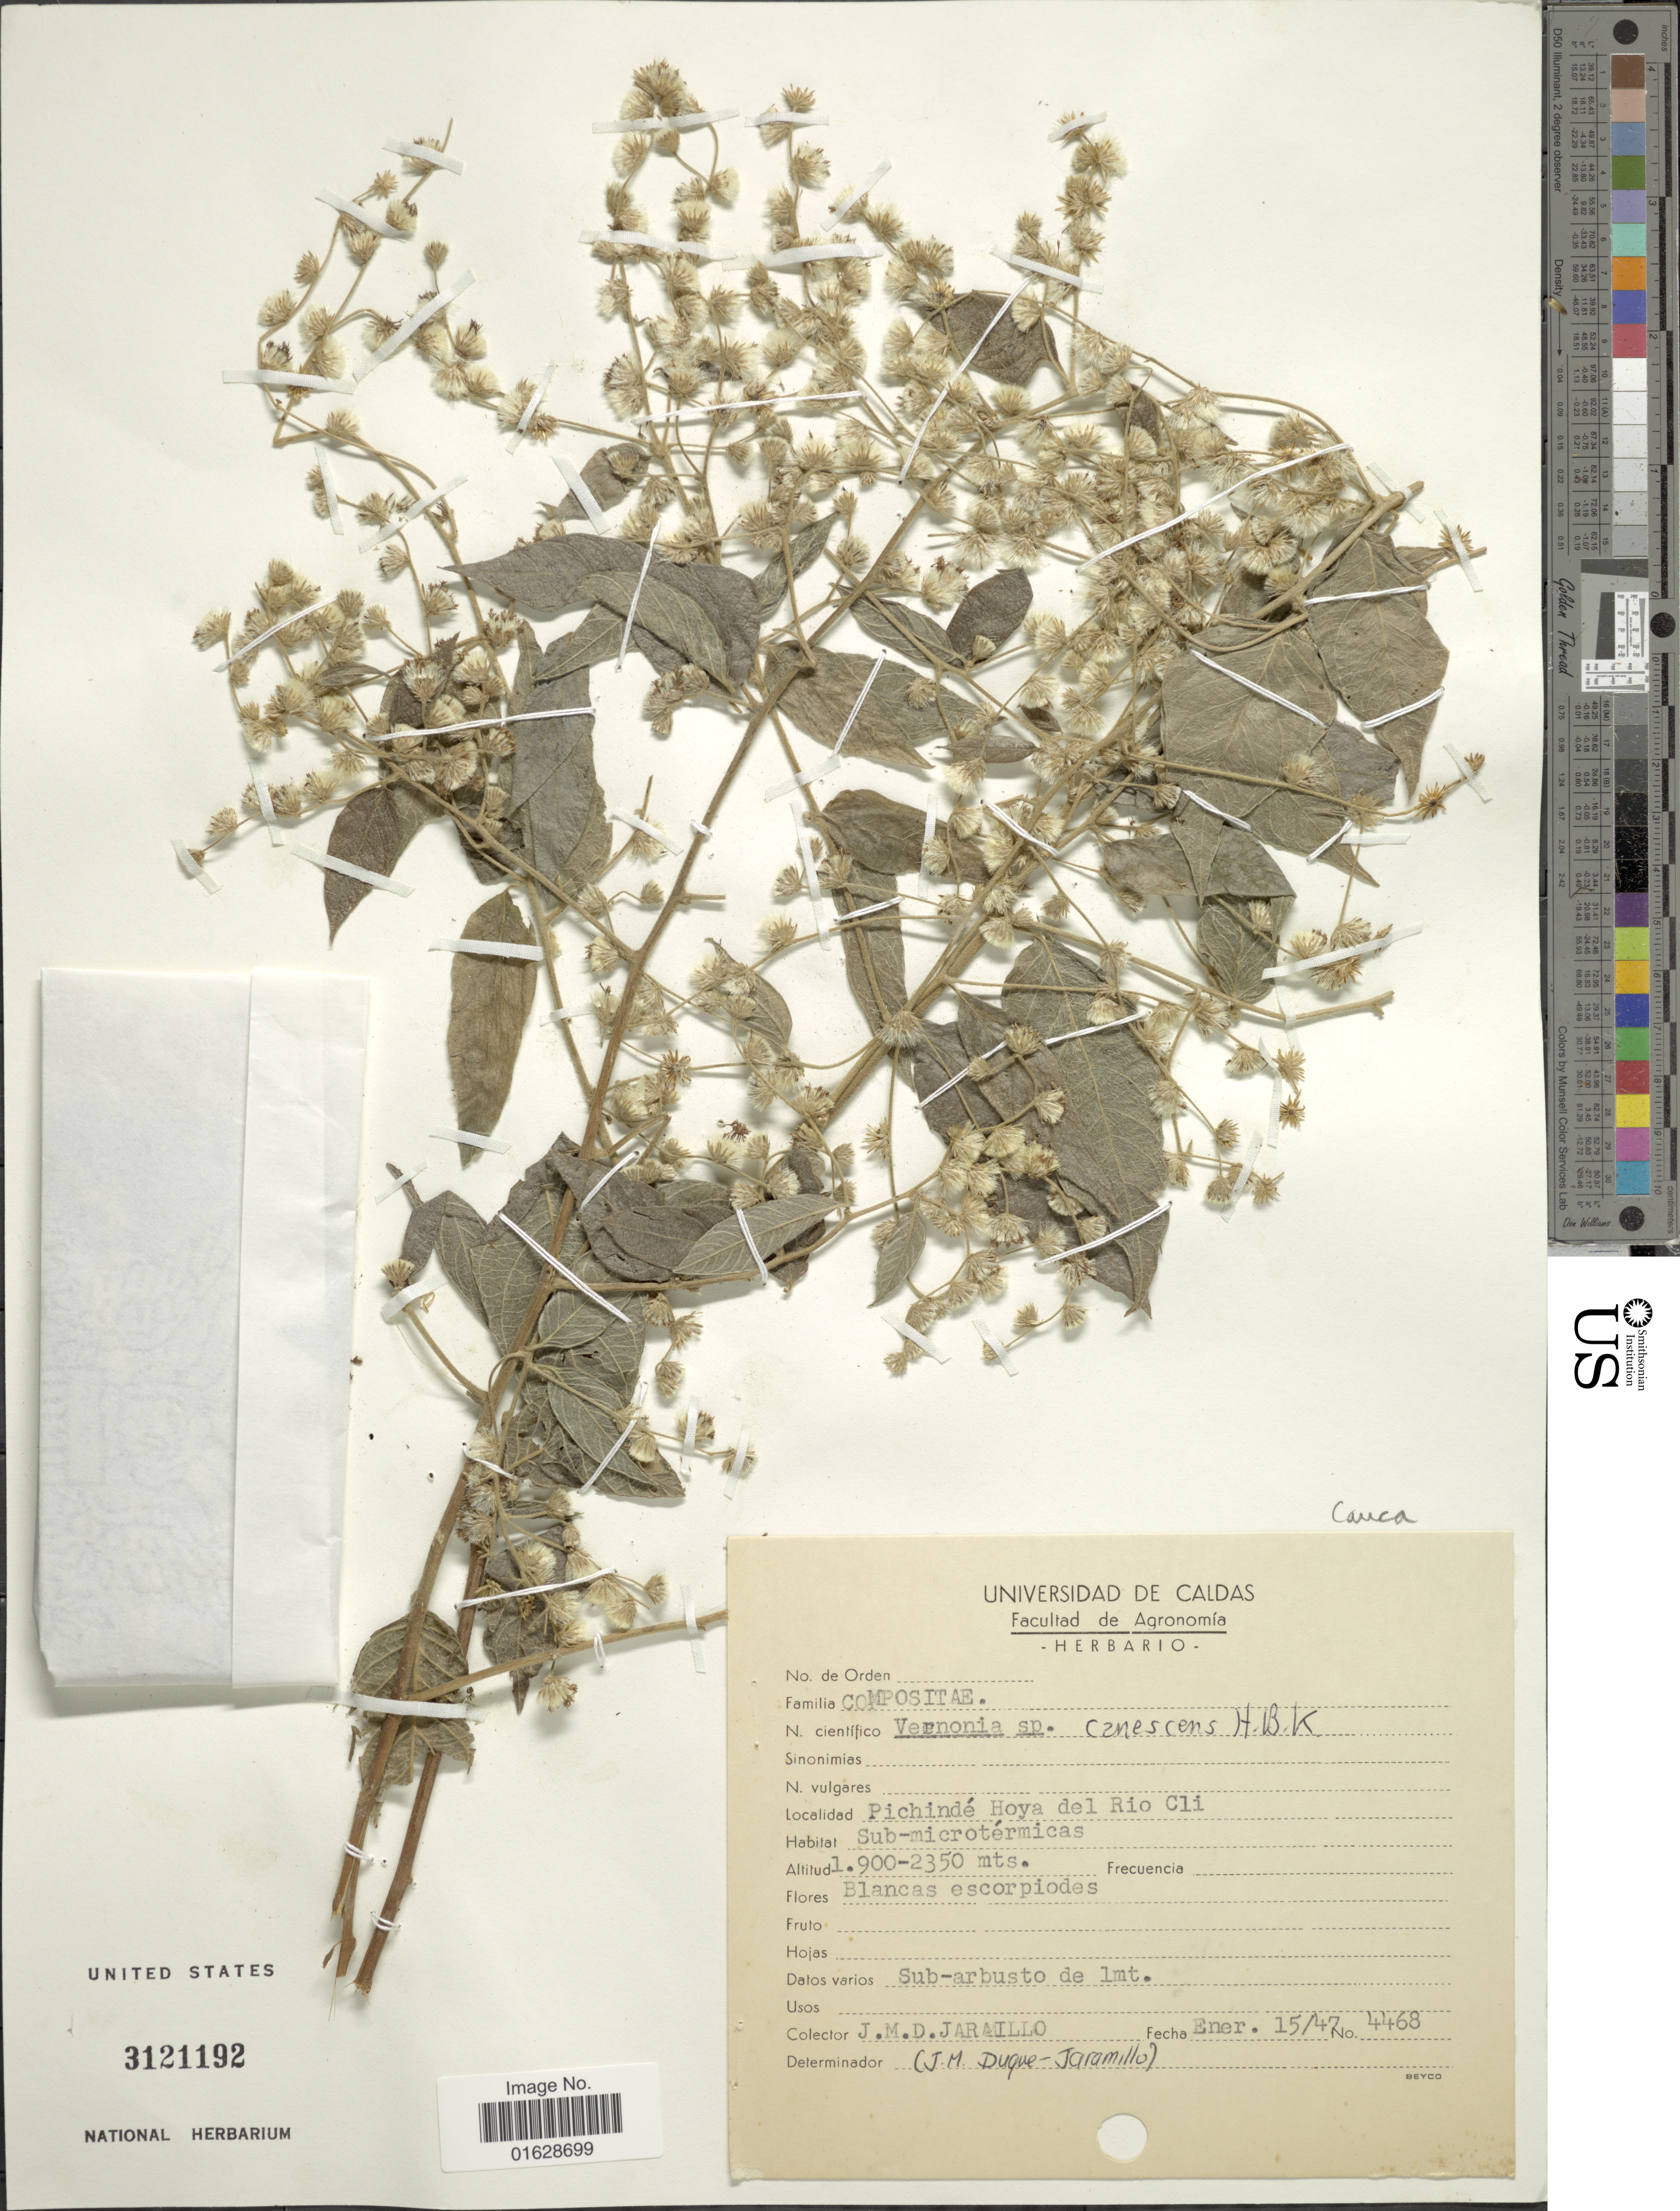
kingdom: Plantae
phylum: Tracheophyta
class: Magnoliopsida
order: Asterales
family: Asteraceae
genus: Lepidaploa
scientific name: Lepidaploa canescens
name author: (Kunth) H. Rob.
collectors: J. Jarmillo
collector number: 4468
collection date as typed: Transcribed d/m/y: 15/1/47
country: Colombia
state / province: Caldas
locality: Pichinde Hoya del Rio Cli. Universidad de Caldas. [unsure placement]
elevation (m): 1900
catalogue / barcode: US 3121192